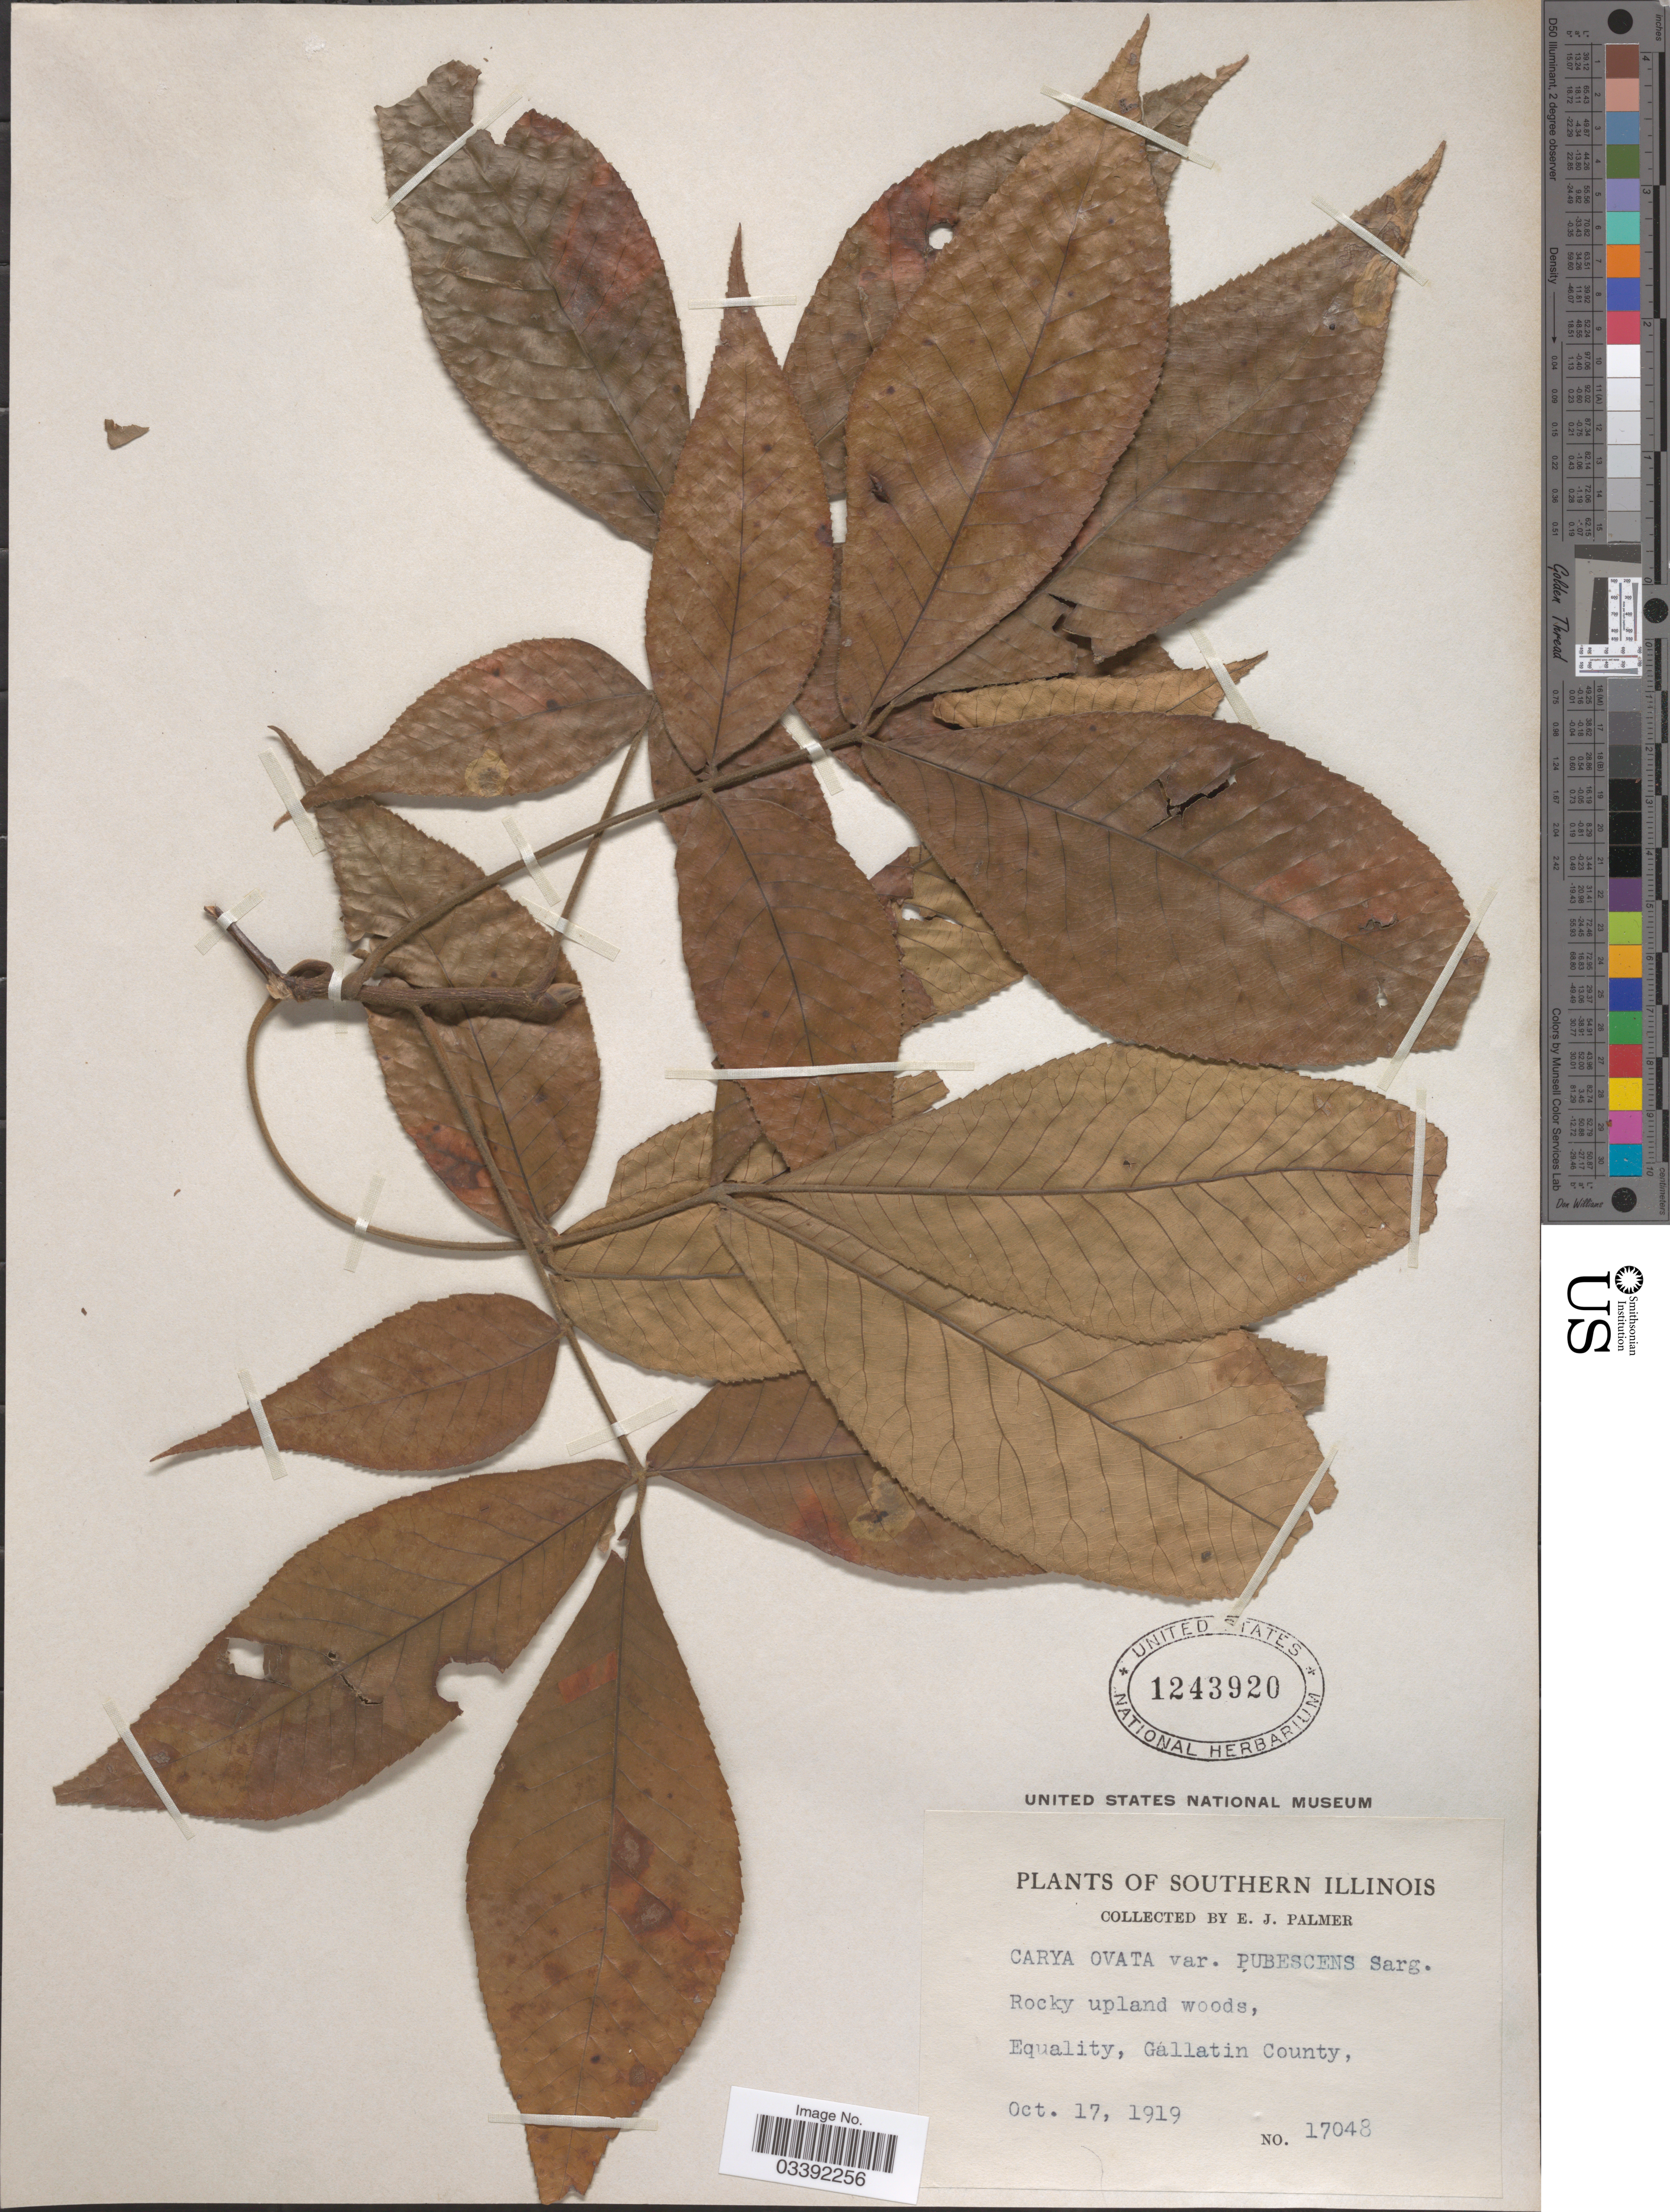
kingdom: Plantae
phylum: Tracheophyta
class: Magnoliopsida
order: Fagales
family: Juglandaceae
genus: Carya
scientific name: Carya ovata var. pubescens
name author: Sarg.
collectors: E. J. Palmer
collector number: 17048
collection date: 1919-10-17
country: United States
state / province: Illinois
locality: Southern Illinois. Equality, Gallatin County.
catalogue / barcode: US 1243920